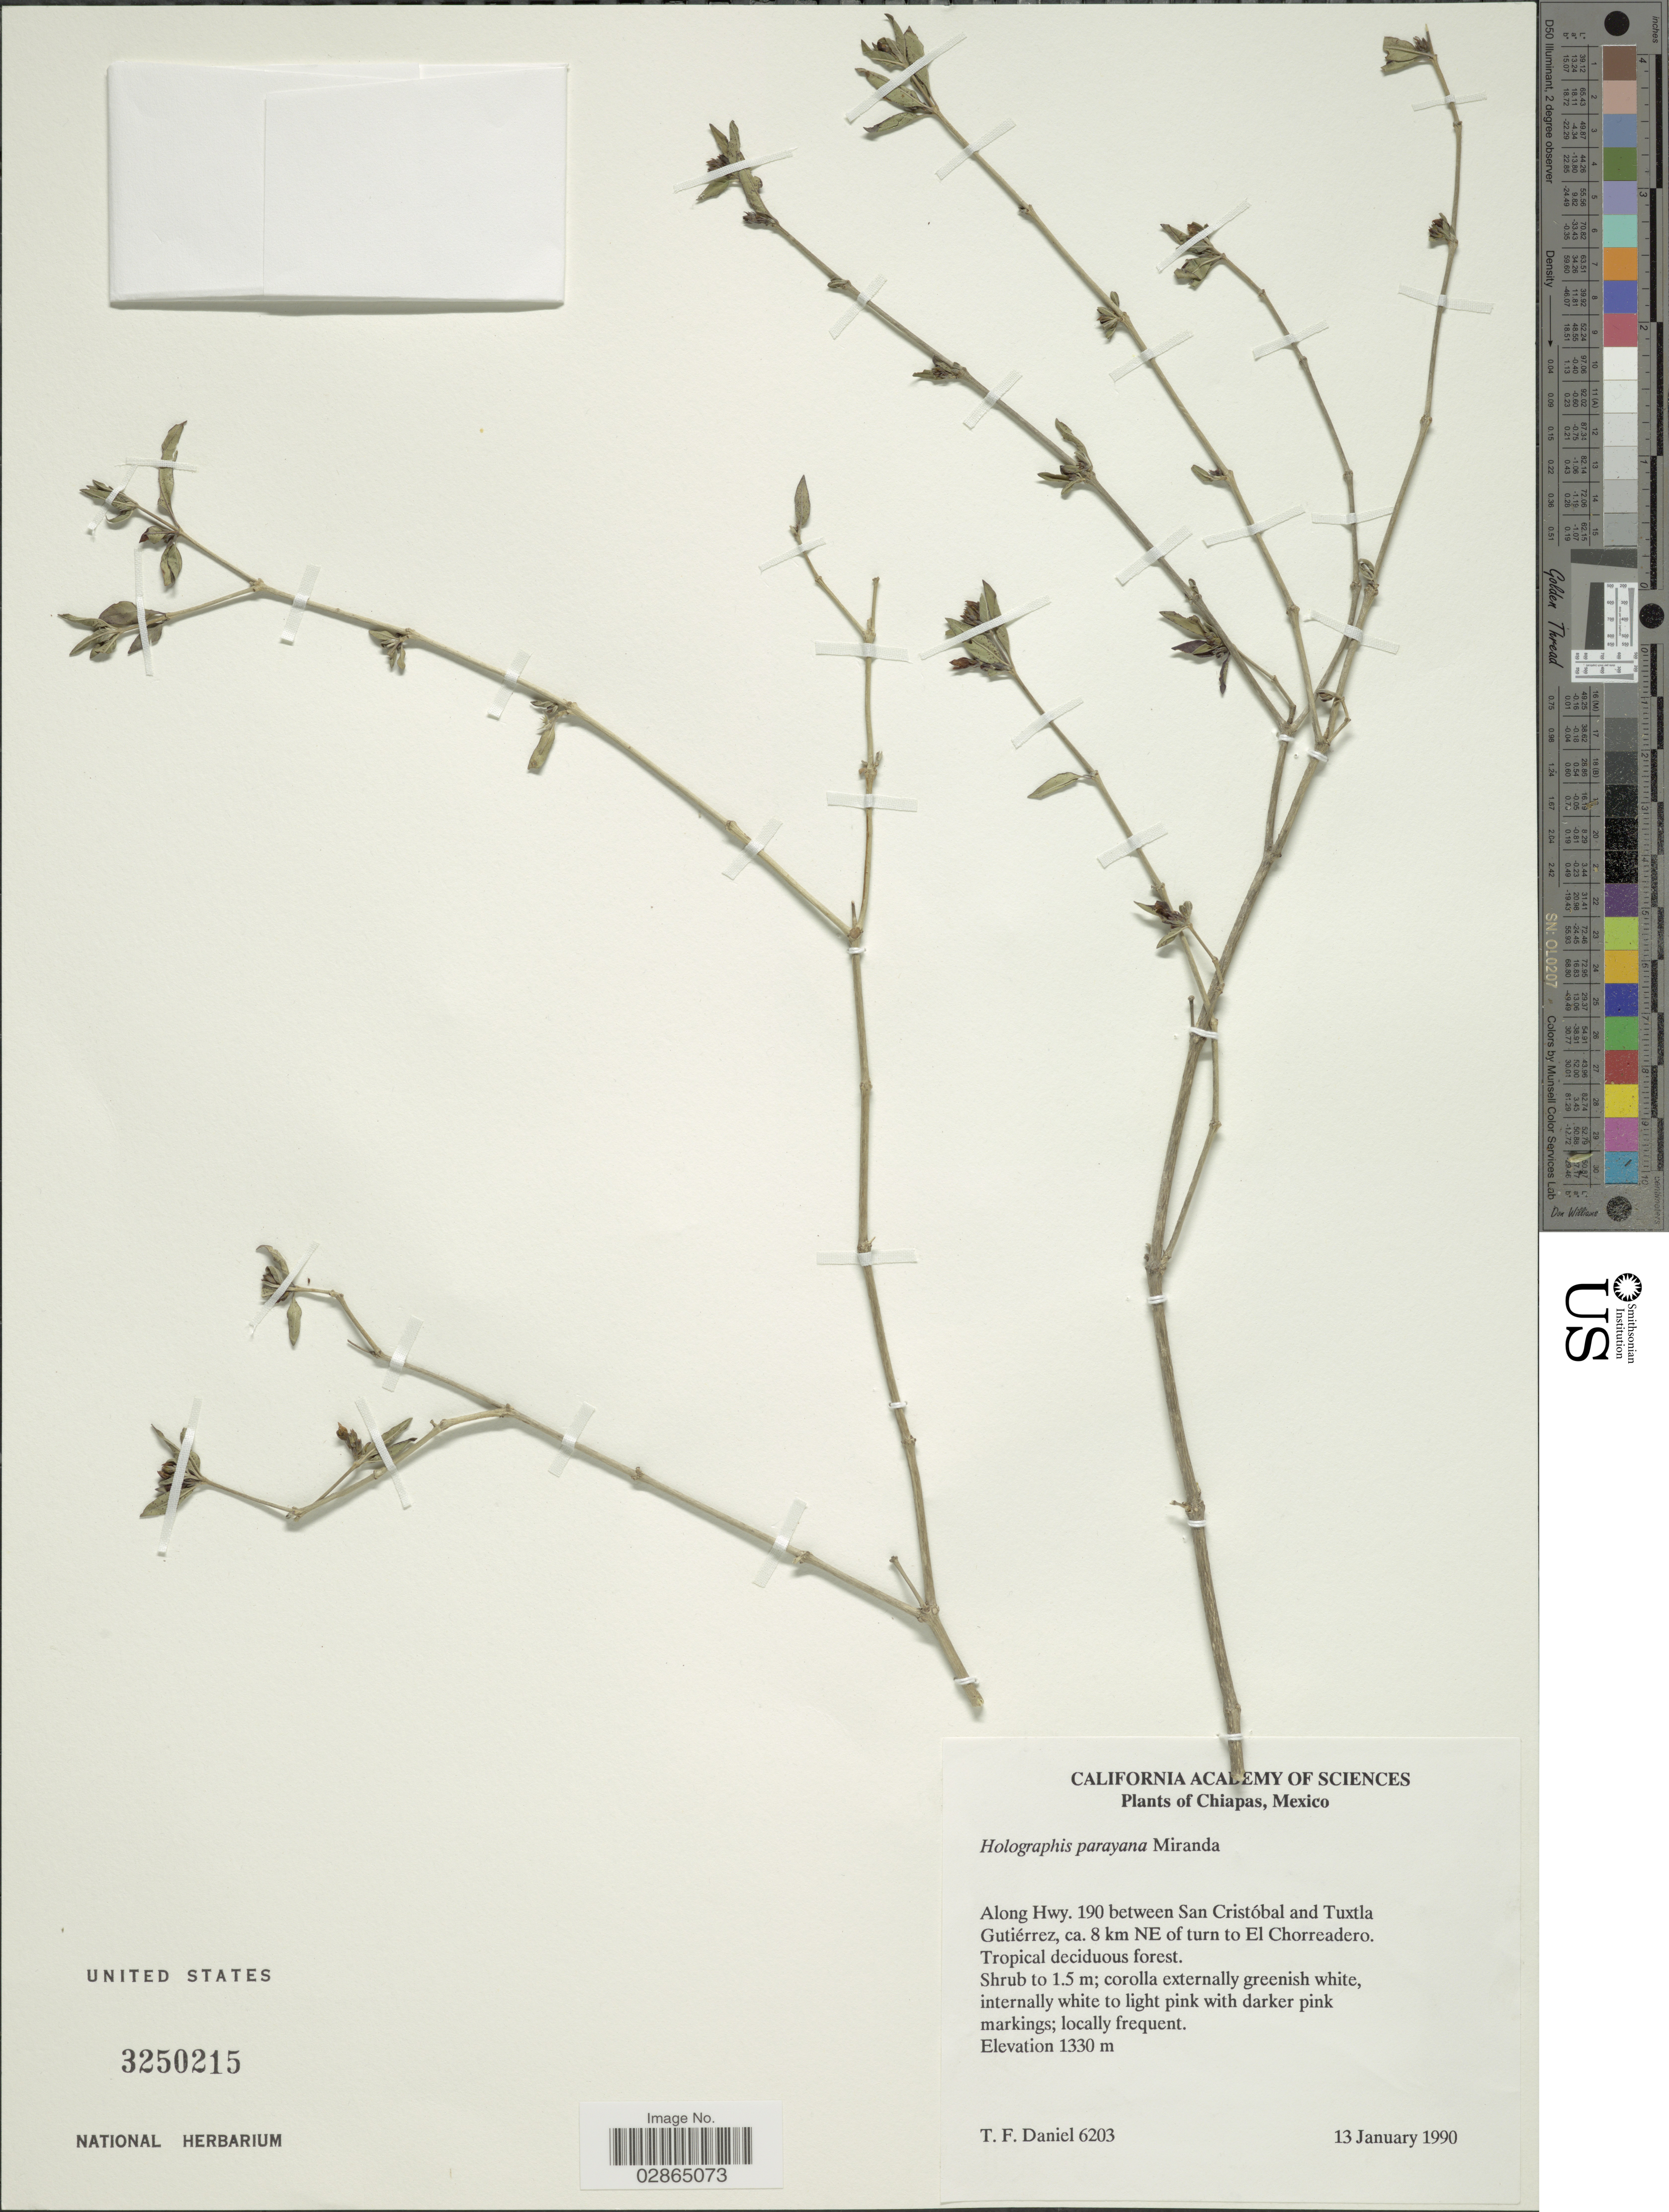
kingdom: Plantae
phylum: Tracheophyta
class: Magnoliopsida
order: Lamiales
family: Acanthaceae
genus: Holographis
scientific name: Holographis parayana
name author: Miranda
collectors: T. F. Daniel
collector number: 6203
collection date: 1990-01-13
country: Mexico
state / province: Chiapas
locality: Along Hwy. 190 between San Cristóbal and Tuxtla Gutiérrez, ca. 8 km NE of turn to El Chorreadero.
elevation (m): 1330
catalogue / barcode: US 3250215